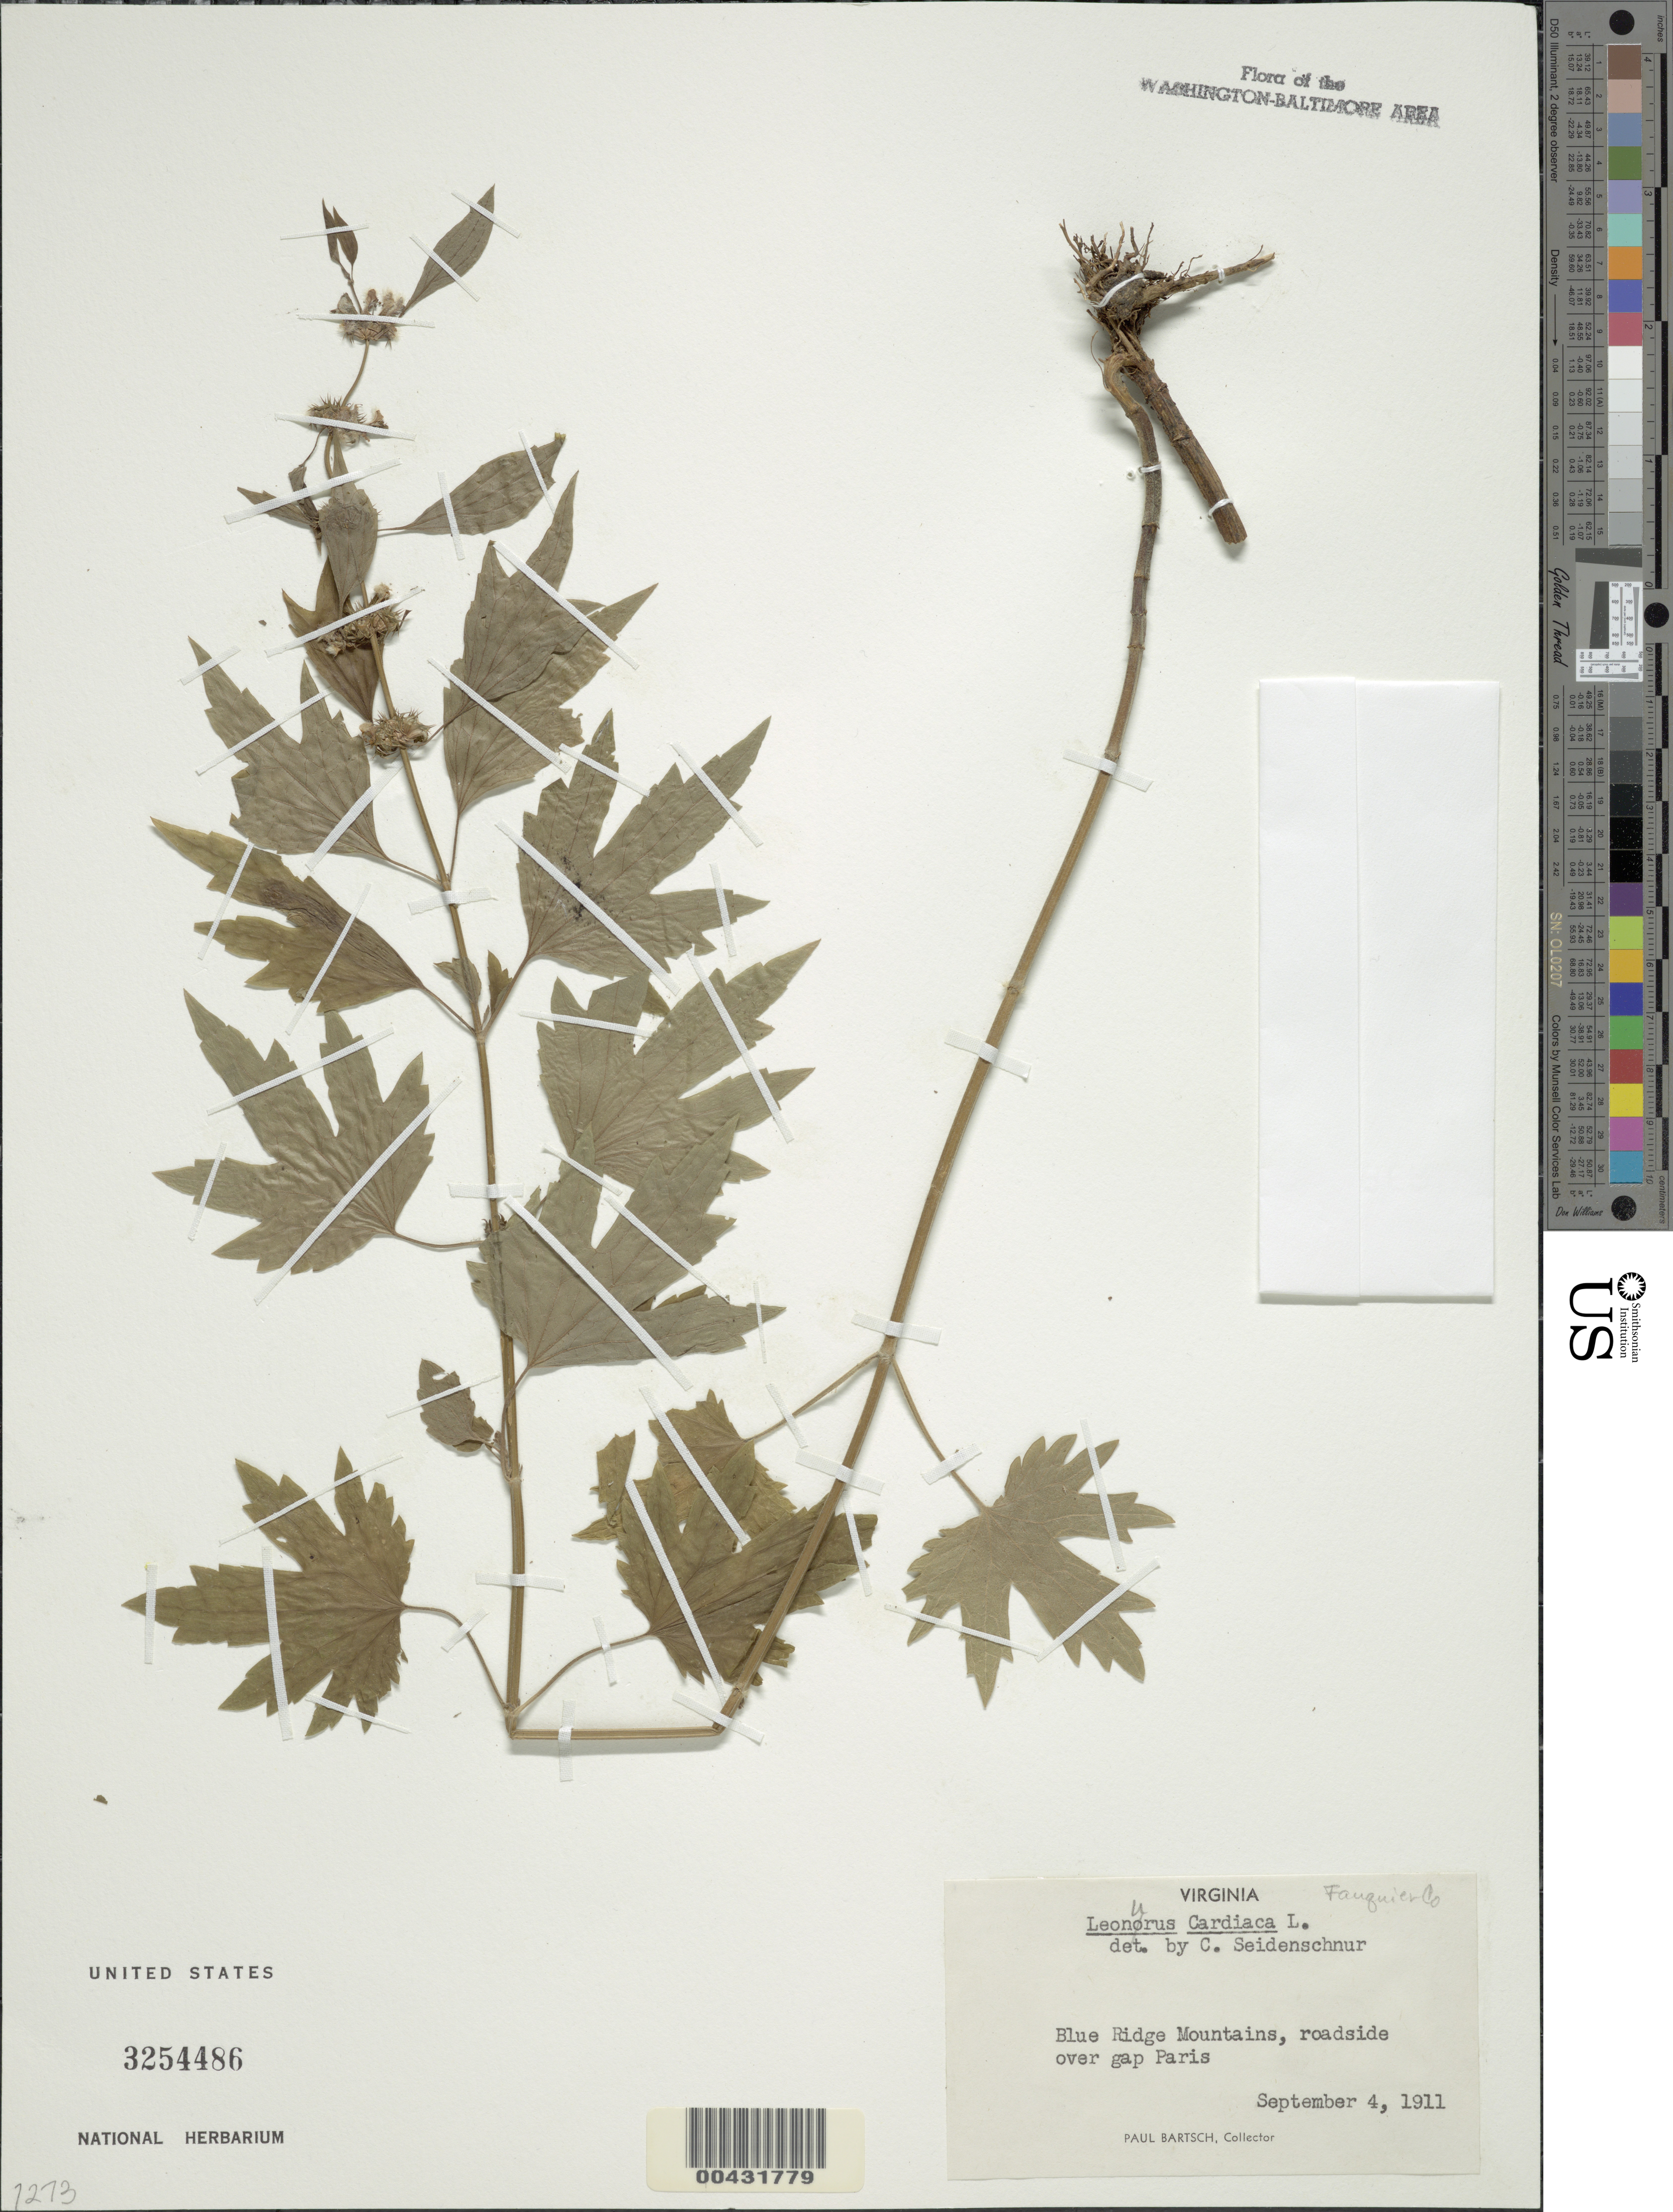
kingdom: Plantae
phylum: Tracheophyta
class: Magnoliopsida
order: Lamiales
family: Lamiaceae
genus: Leonurus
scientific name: Leonurus cardiaca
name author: L.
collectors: P. Bartsch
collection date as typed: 04 Sep 1911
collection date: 1911-09-04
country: United States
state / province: Virginia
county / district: Fauquier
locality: Blue Ridge Mountains, Gap at Paris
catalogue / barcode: US 3254486